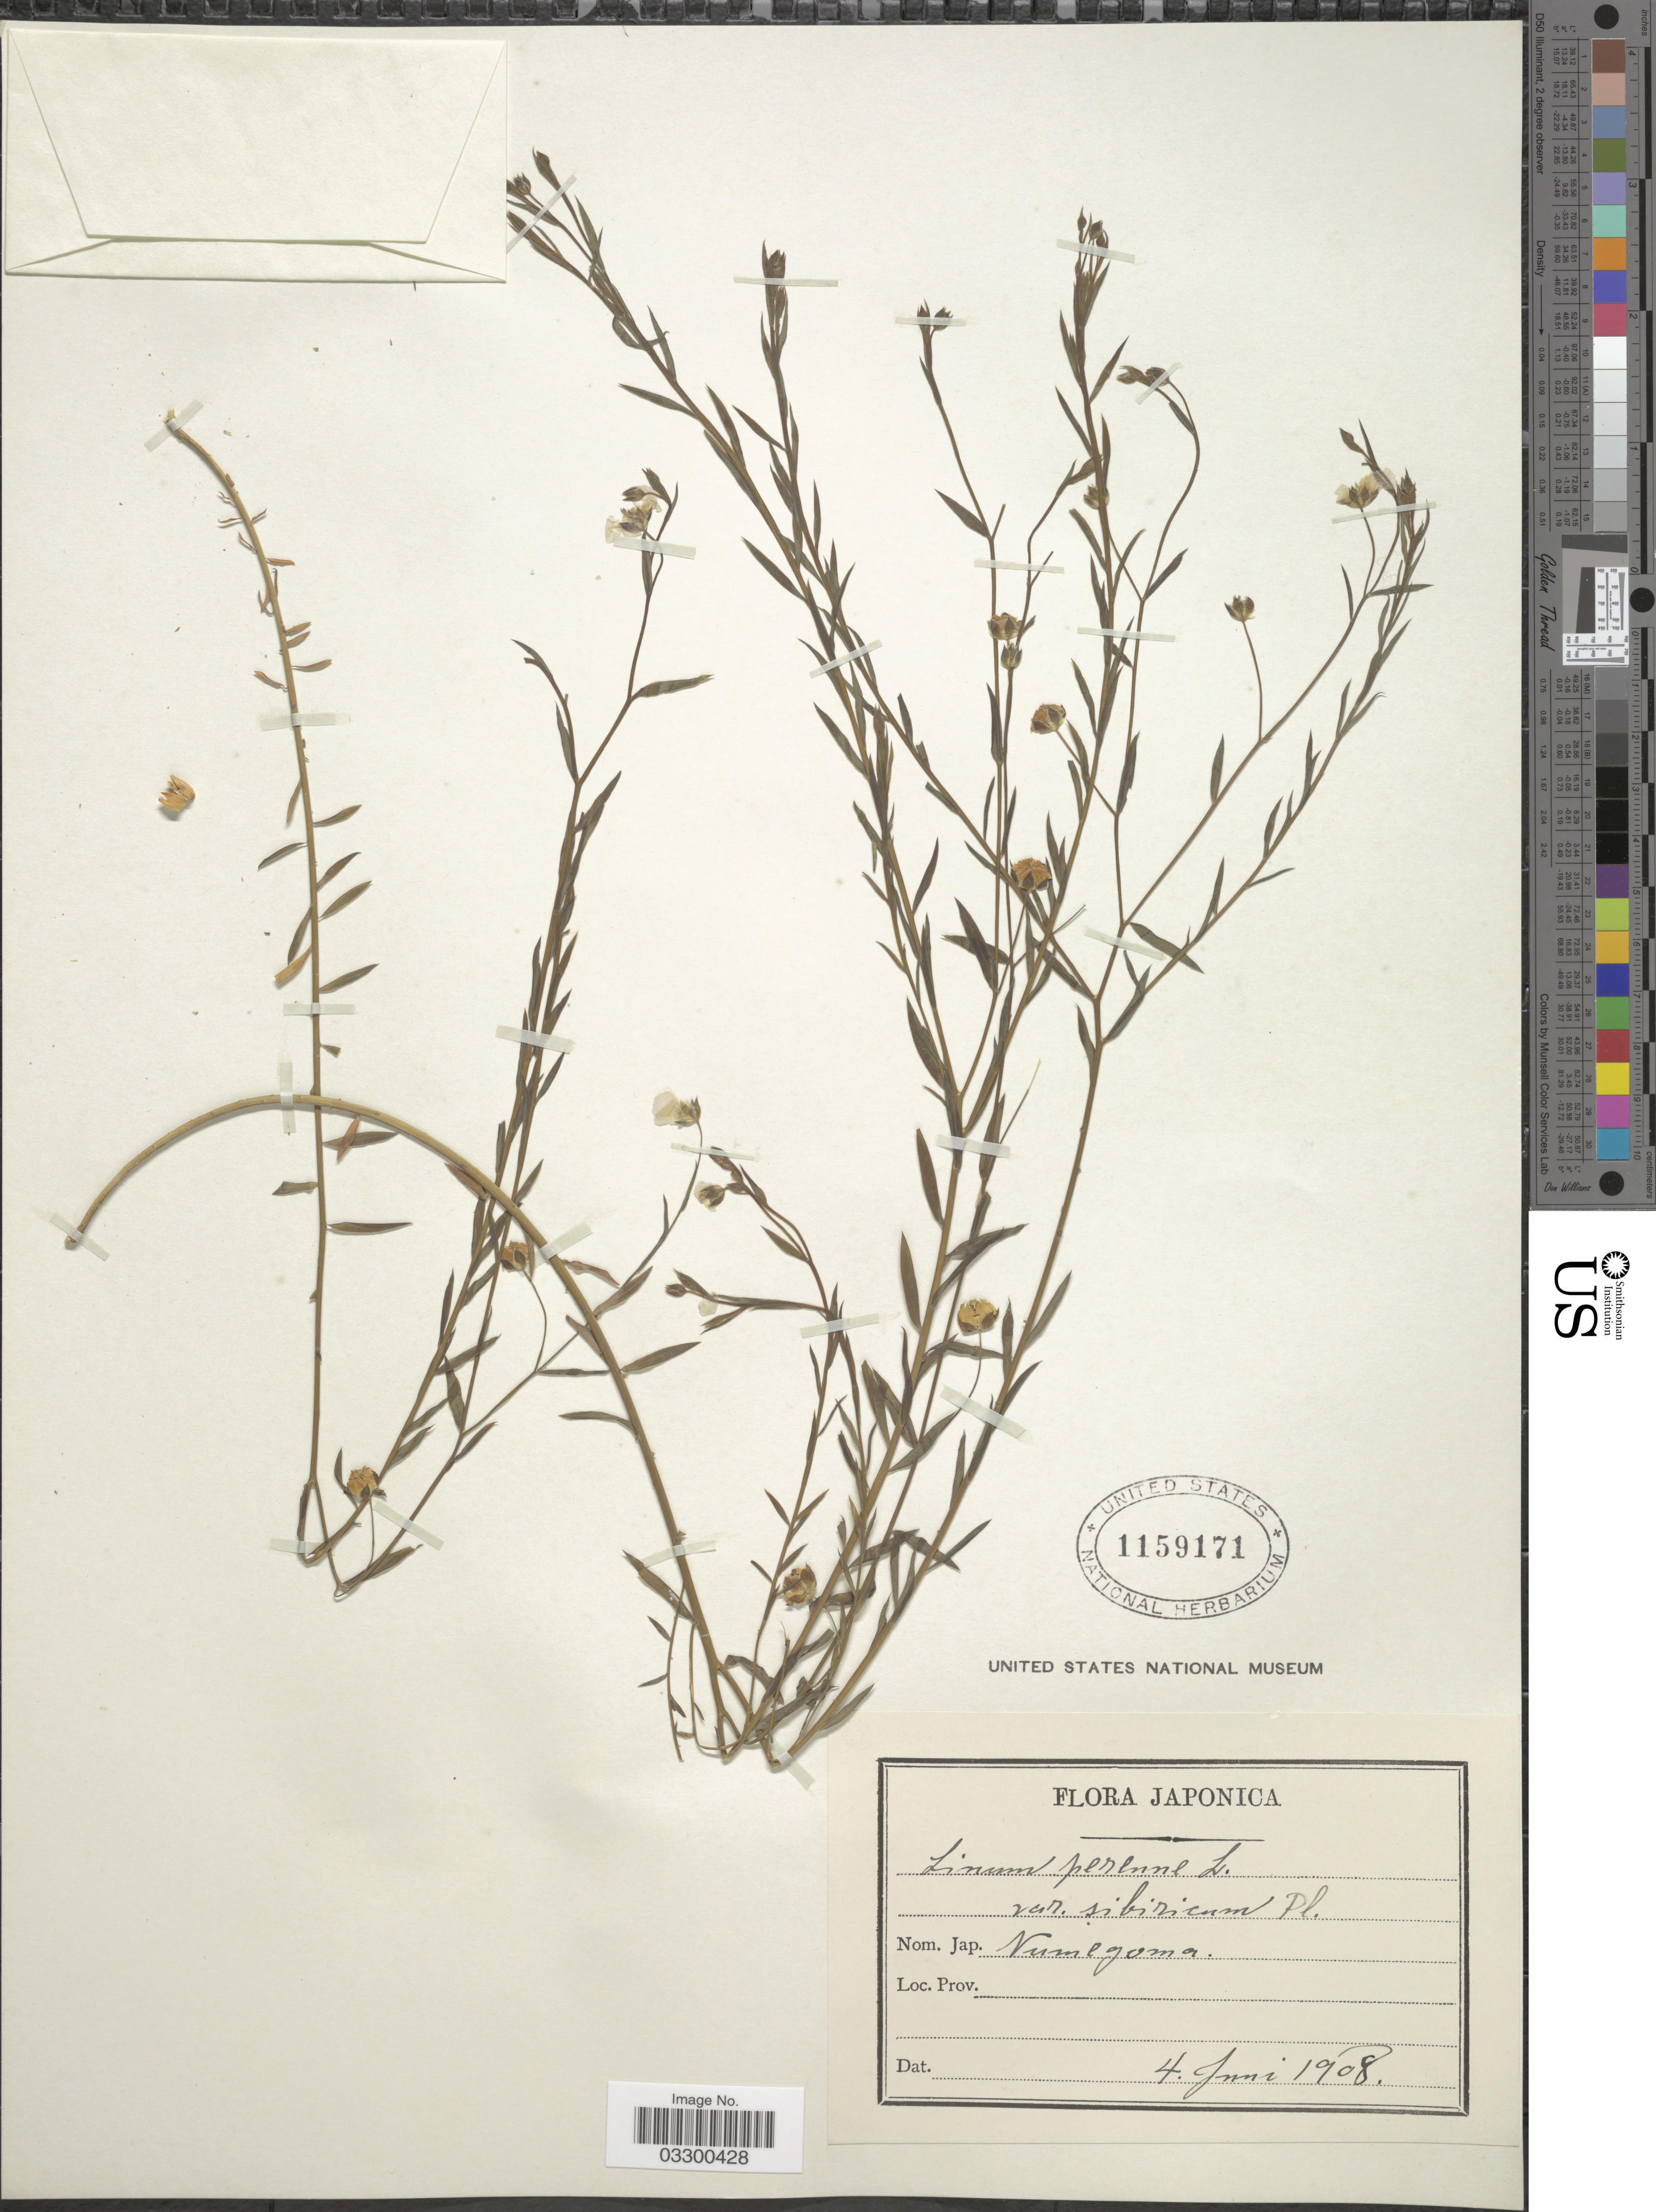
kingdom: Plantae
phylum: Tracheophyta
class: Magnoliopsida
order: Malpighiales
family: Linaceae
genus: Linum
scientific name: Linum perenne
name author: L.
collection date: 1908-06-04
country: Japan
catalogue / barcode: US 1159171